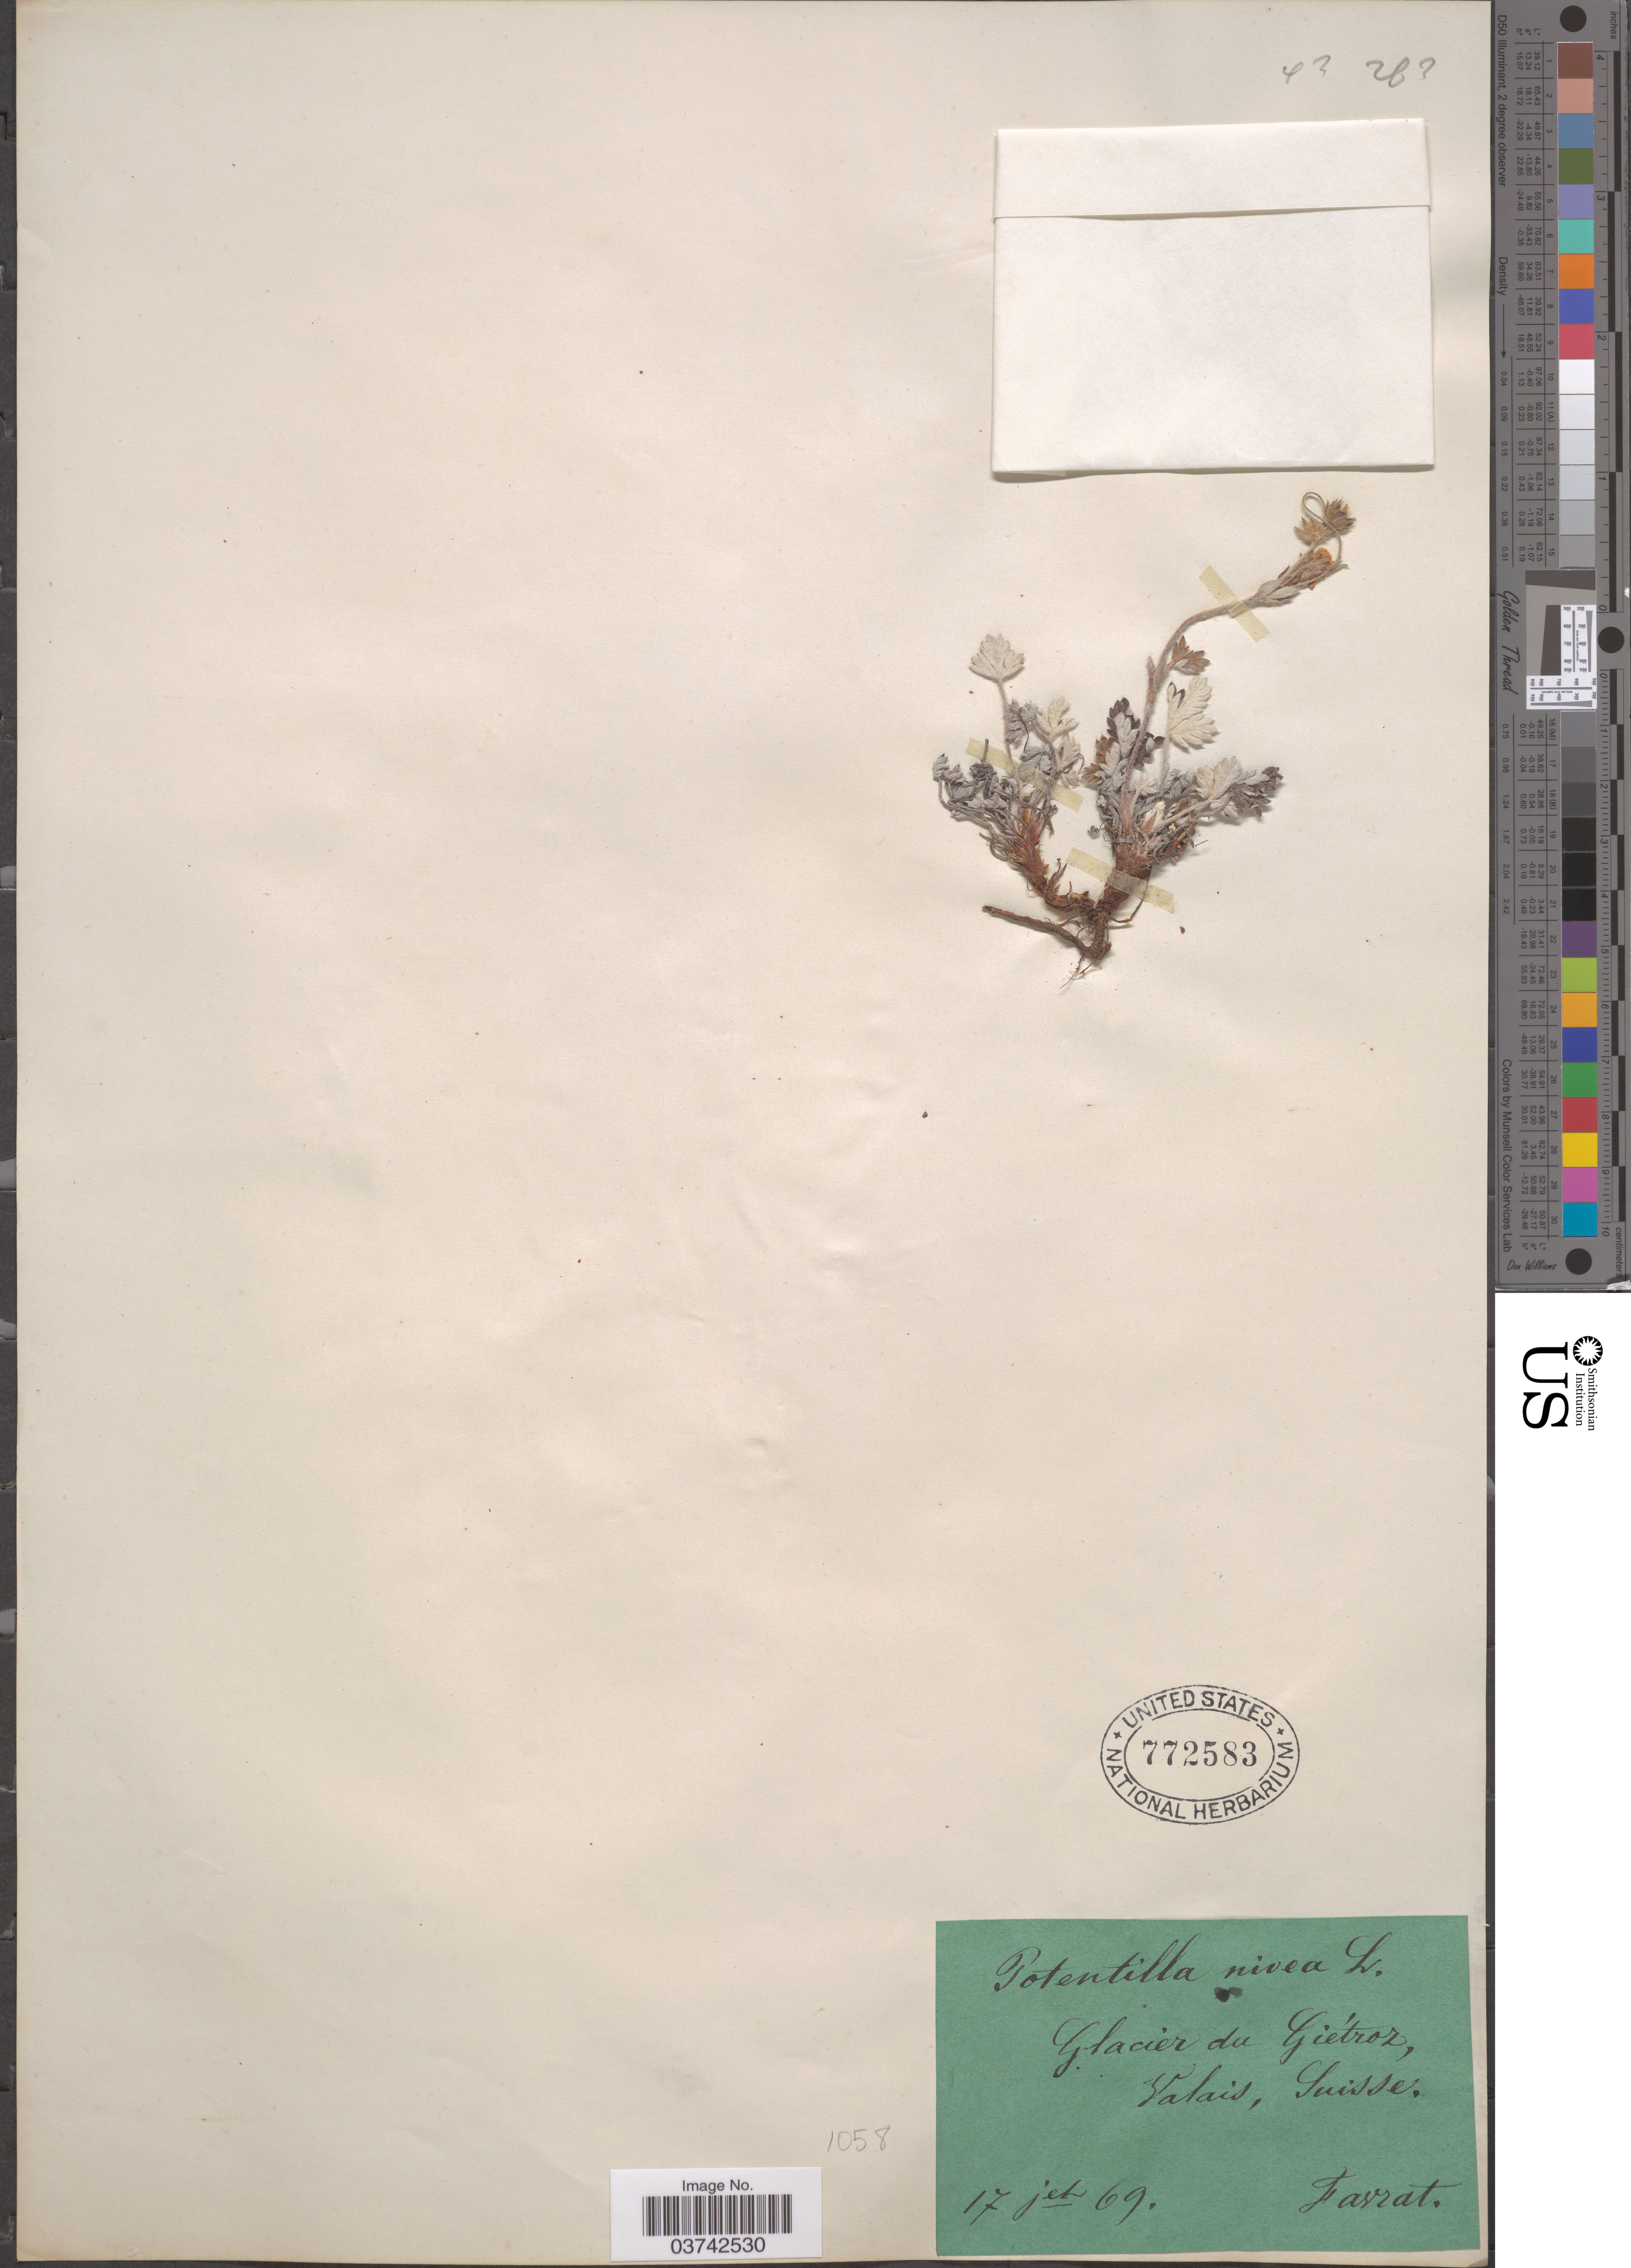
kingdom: Plantae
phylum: Tracheophyta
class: Magnoliopsida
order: Rosales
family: Rosaceae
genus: Potentilla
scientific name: Potentilla nivea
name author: L.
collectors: L. Favrat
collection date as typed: Transcribed d/m/y: 17/7/69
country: Switzerland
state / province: Valais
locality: Glacier du Giétroz, Suisse.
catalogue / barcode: US 772583